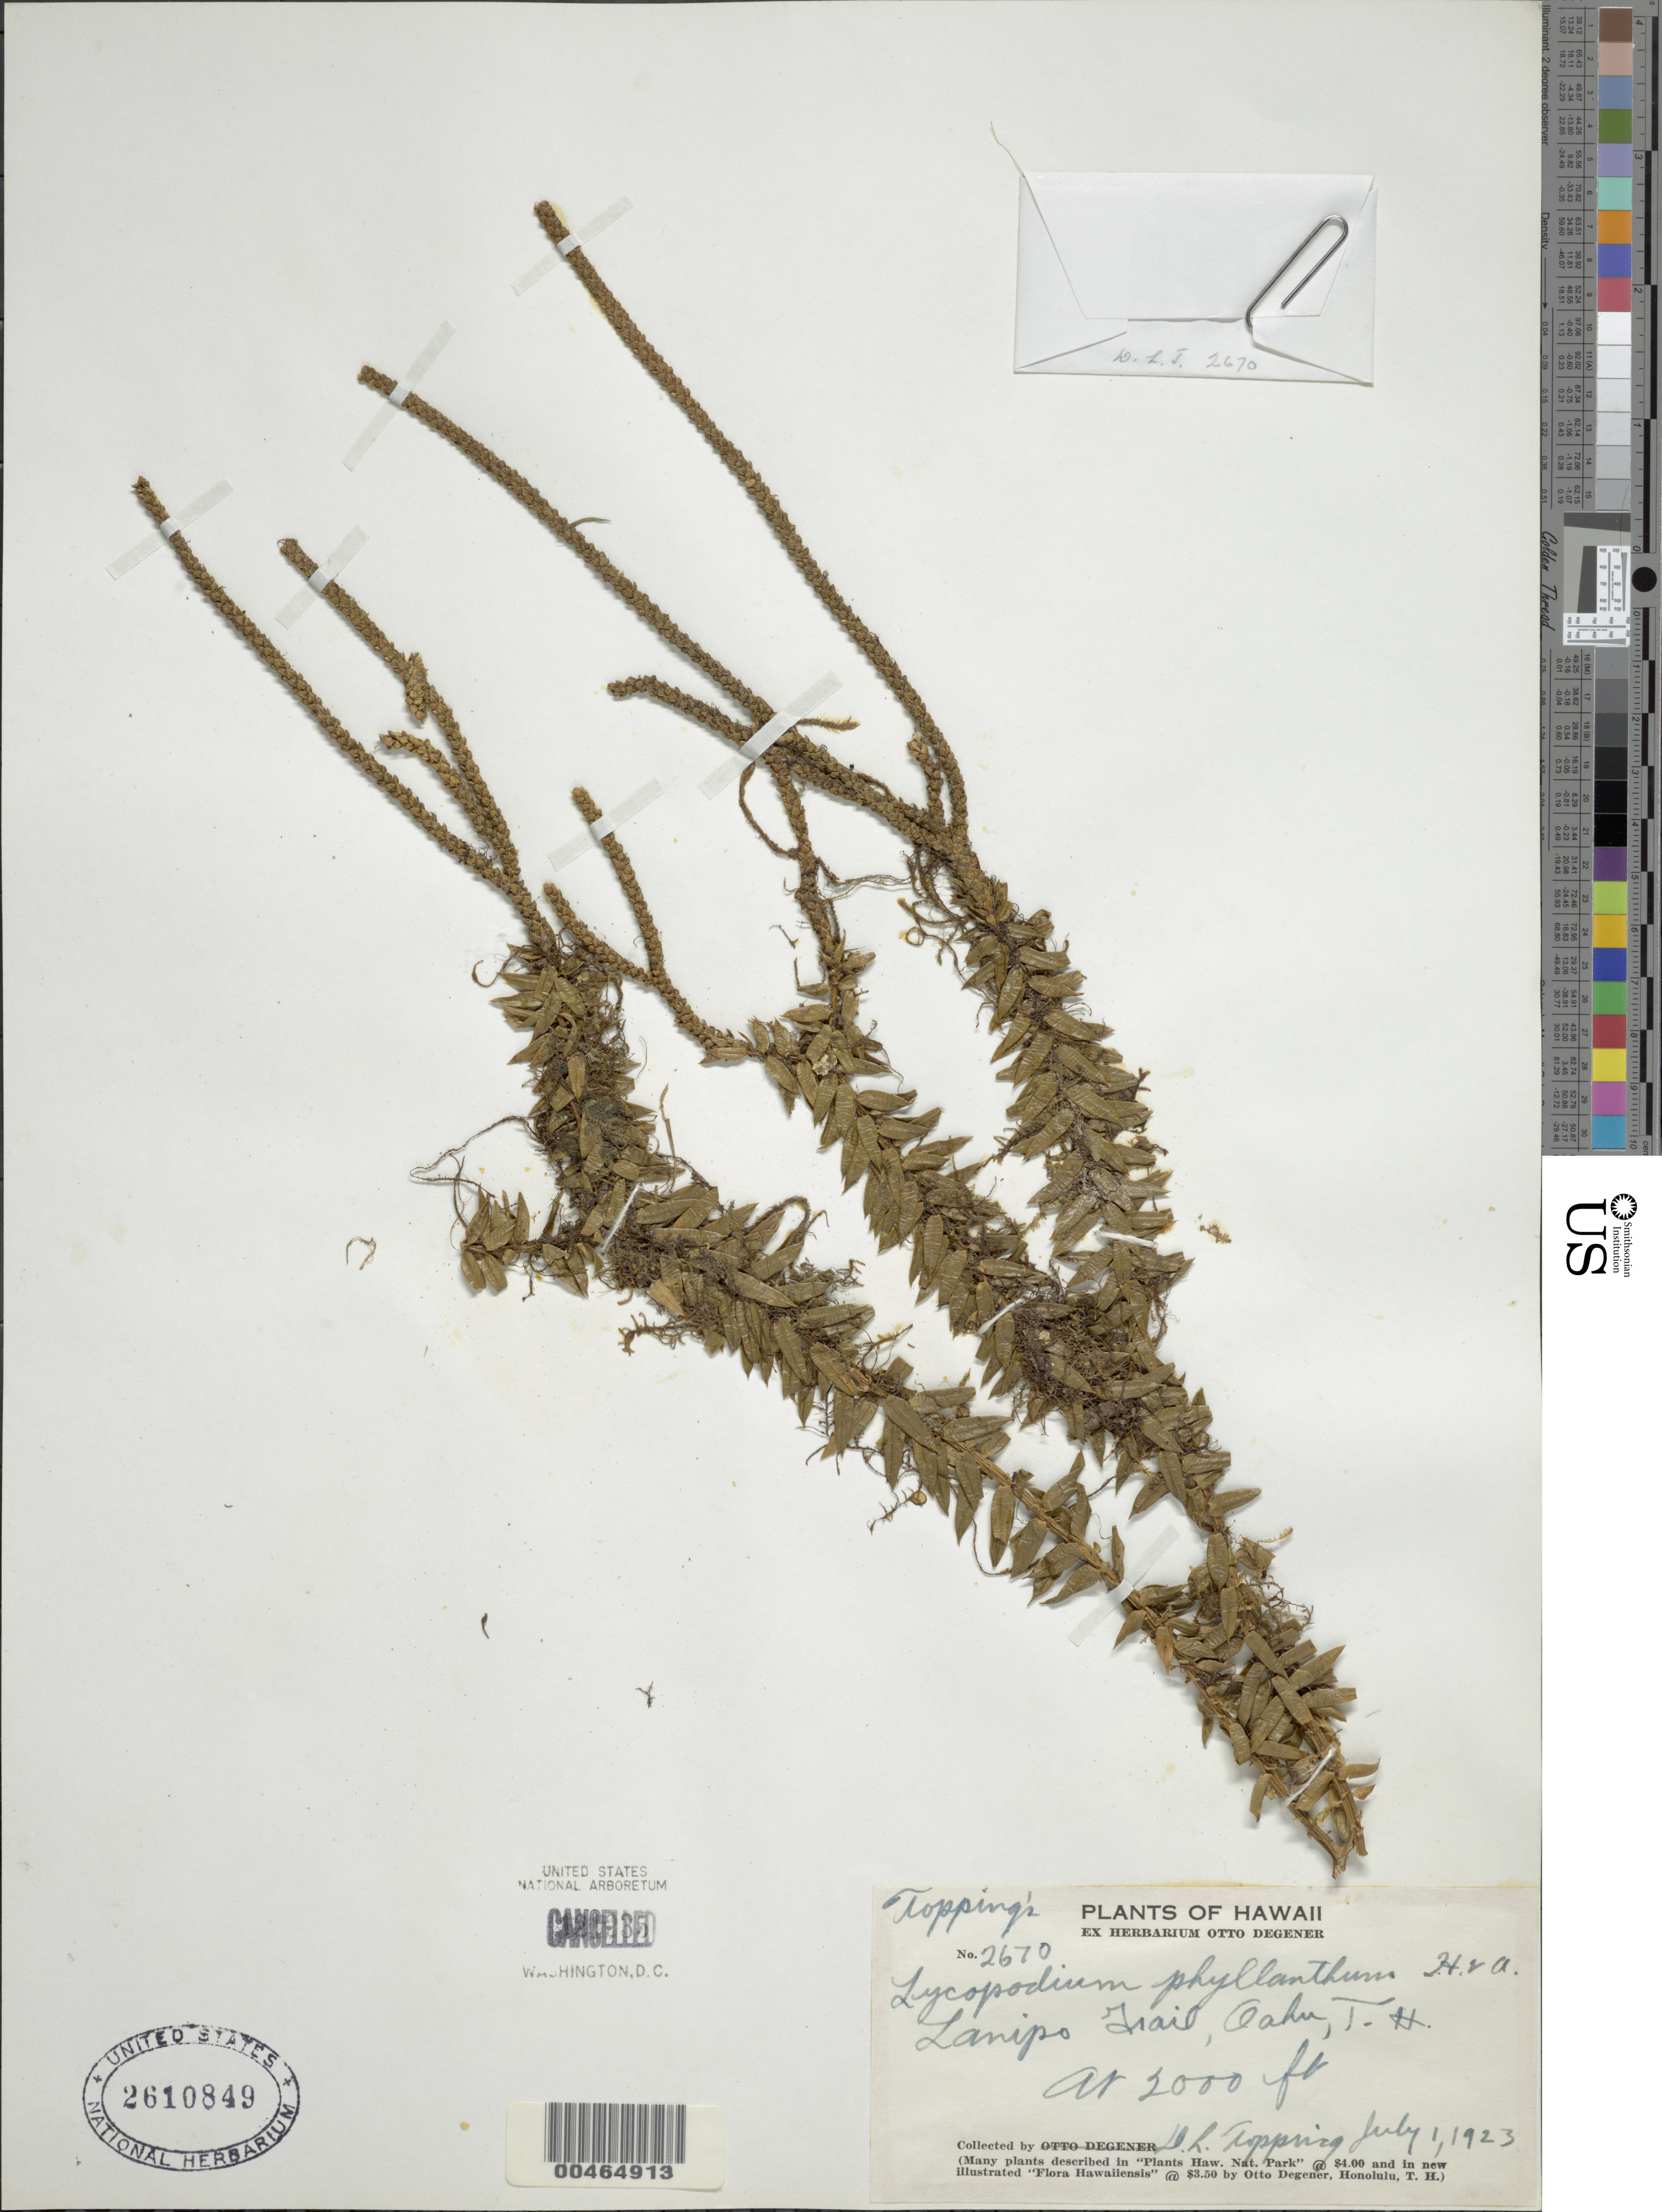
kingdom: Plantae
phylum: Tracheophyta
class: Lycopodiopsida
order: Lycopodiales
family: Lycopodiaceae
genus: Phlegmariurus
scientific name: Phlegmariurus phyllanthus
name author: (Hook. & Arn.) R.D. Dixit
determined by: Field, A. R.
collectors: D. L. Topping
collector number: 2670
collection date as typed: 1 Jul 1923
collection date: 1923-07-01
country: United States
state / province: Hawaii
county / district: Honolulu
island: Oahu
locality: Lanipo Trail, Oahu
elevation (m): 610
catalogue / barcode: US 2610849